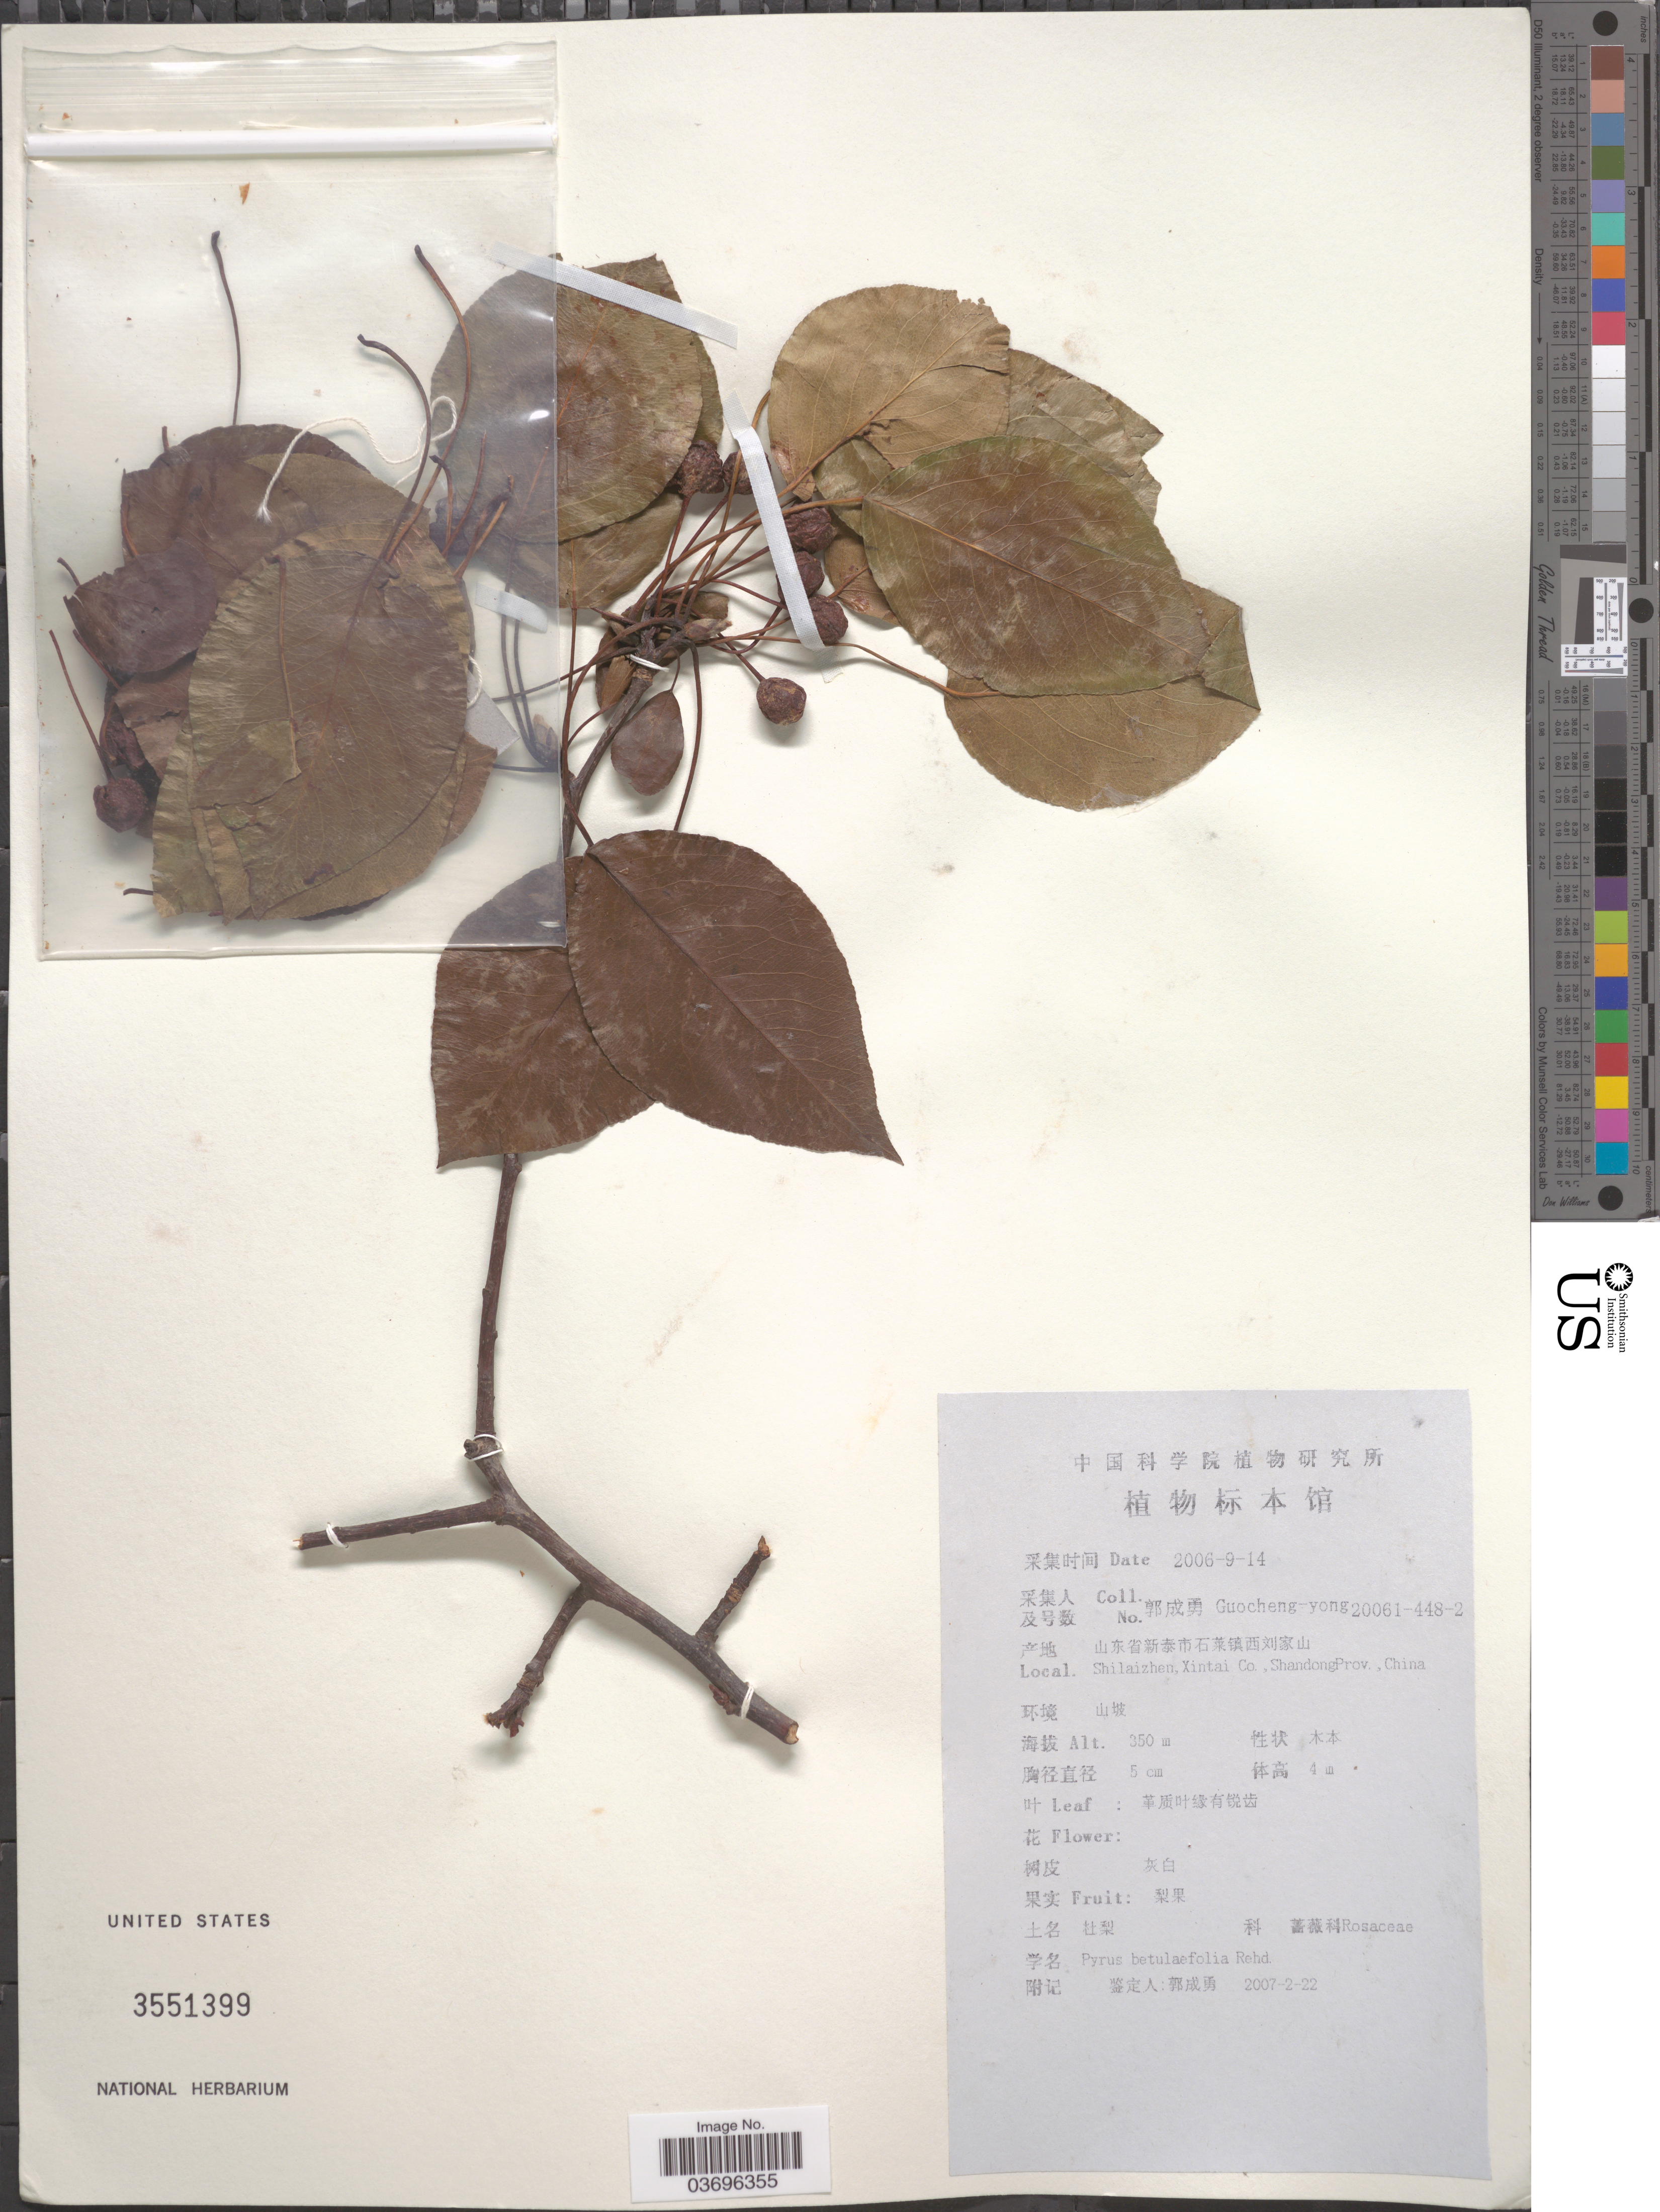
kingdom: Plantae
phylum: Tracheophyta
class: Magnoliopsida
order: Rosales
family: Rosaceae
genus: Pyrus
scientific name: Pyrus betulifolia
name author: Bunge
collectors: Guo cheng-yong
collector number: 20061-448-2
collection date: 2006-09-14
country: China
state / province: Shandong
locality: Shilaizhen, Xintai Co.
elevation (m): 350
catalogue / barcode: US 3551399